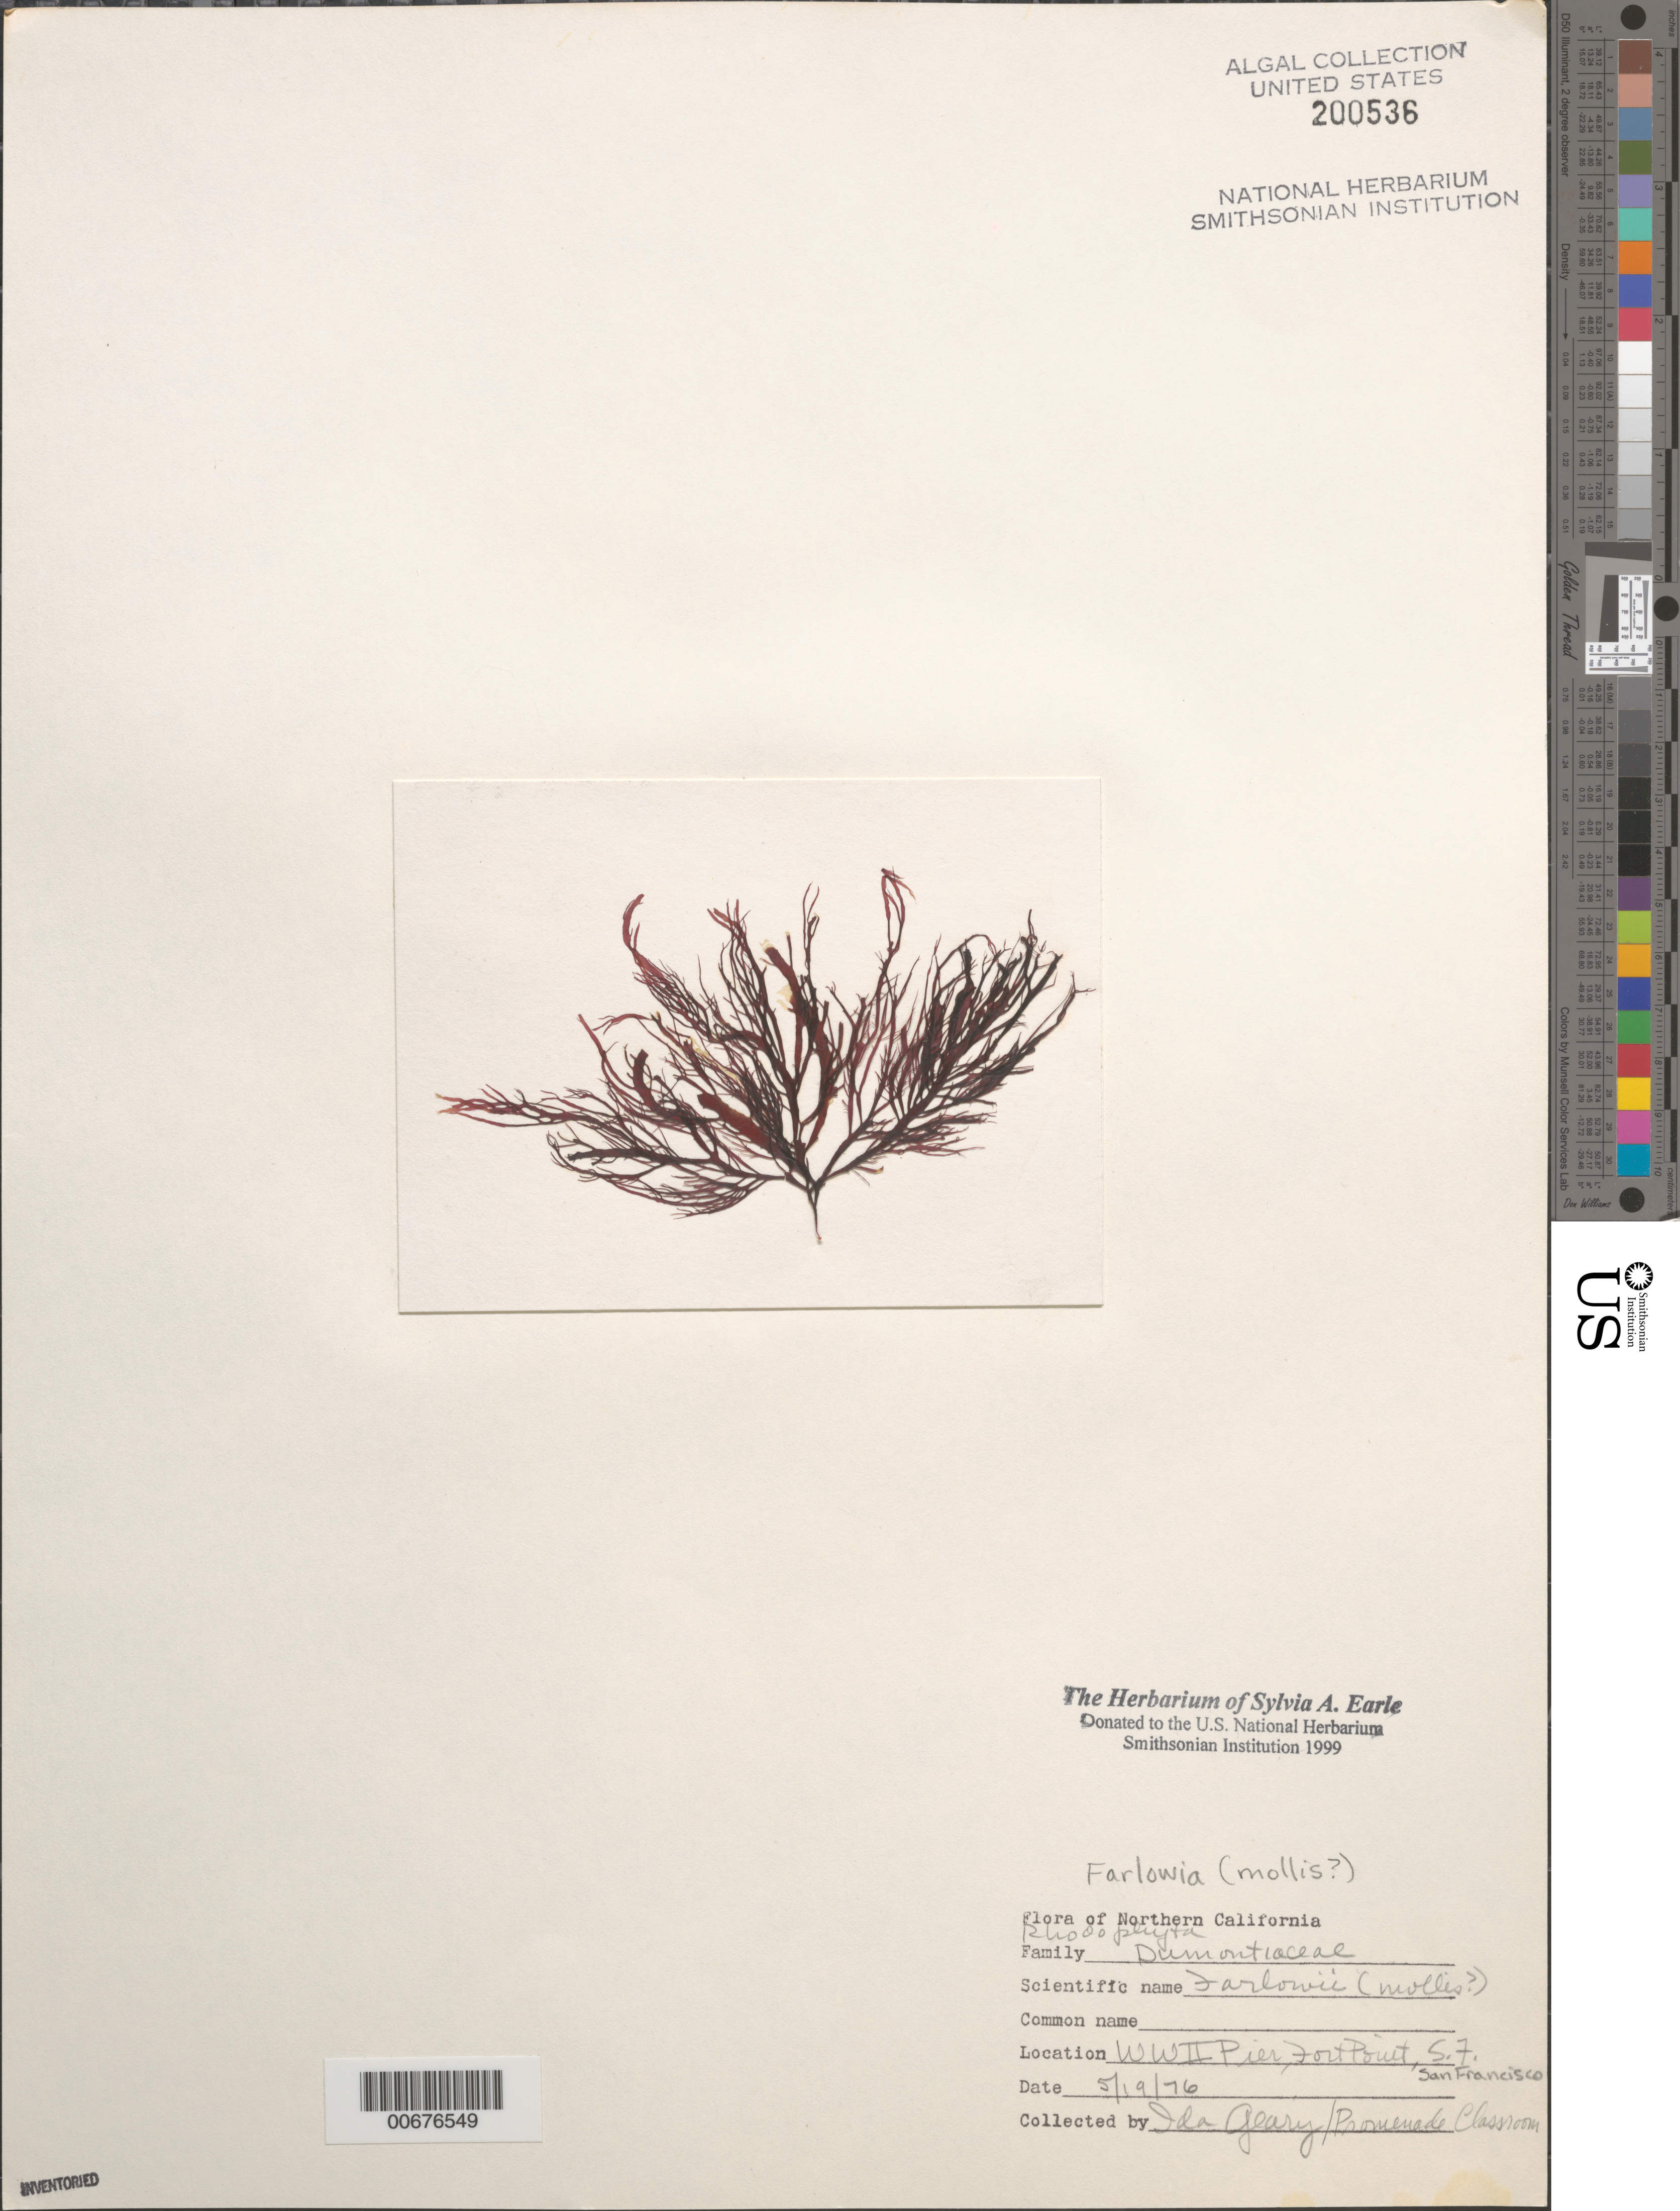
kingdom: Plantae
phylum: Rhodophyta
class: Florideophyceae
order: Gigartinales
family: Dumontiaceae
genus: Farlowia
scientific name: Farlowia mollis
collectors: I. Geary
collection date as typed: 19 May 1976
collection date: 1976-05-19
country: United States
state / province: California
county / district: San Francisco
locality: San Francisco, Fort Point, World War II Pier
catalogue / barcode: US 200536